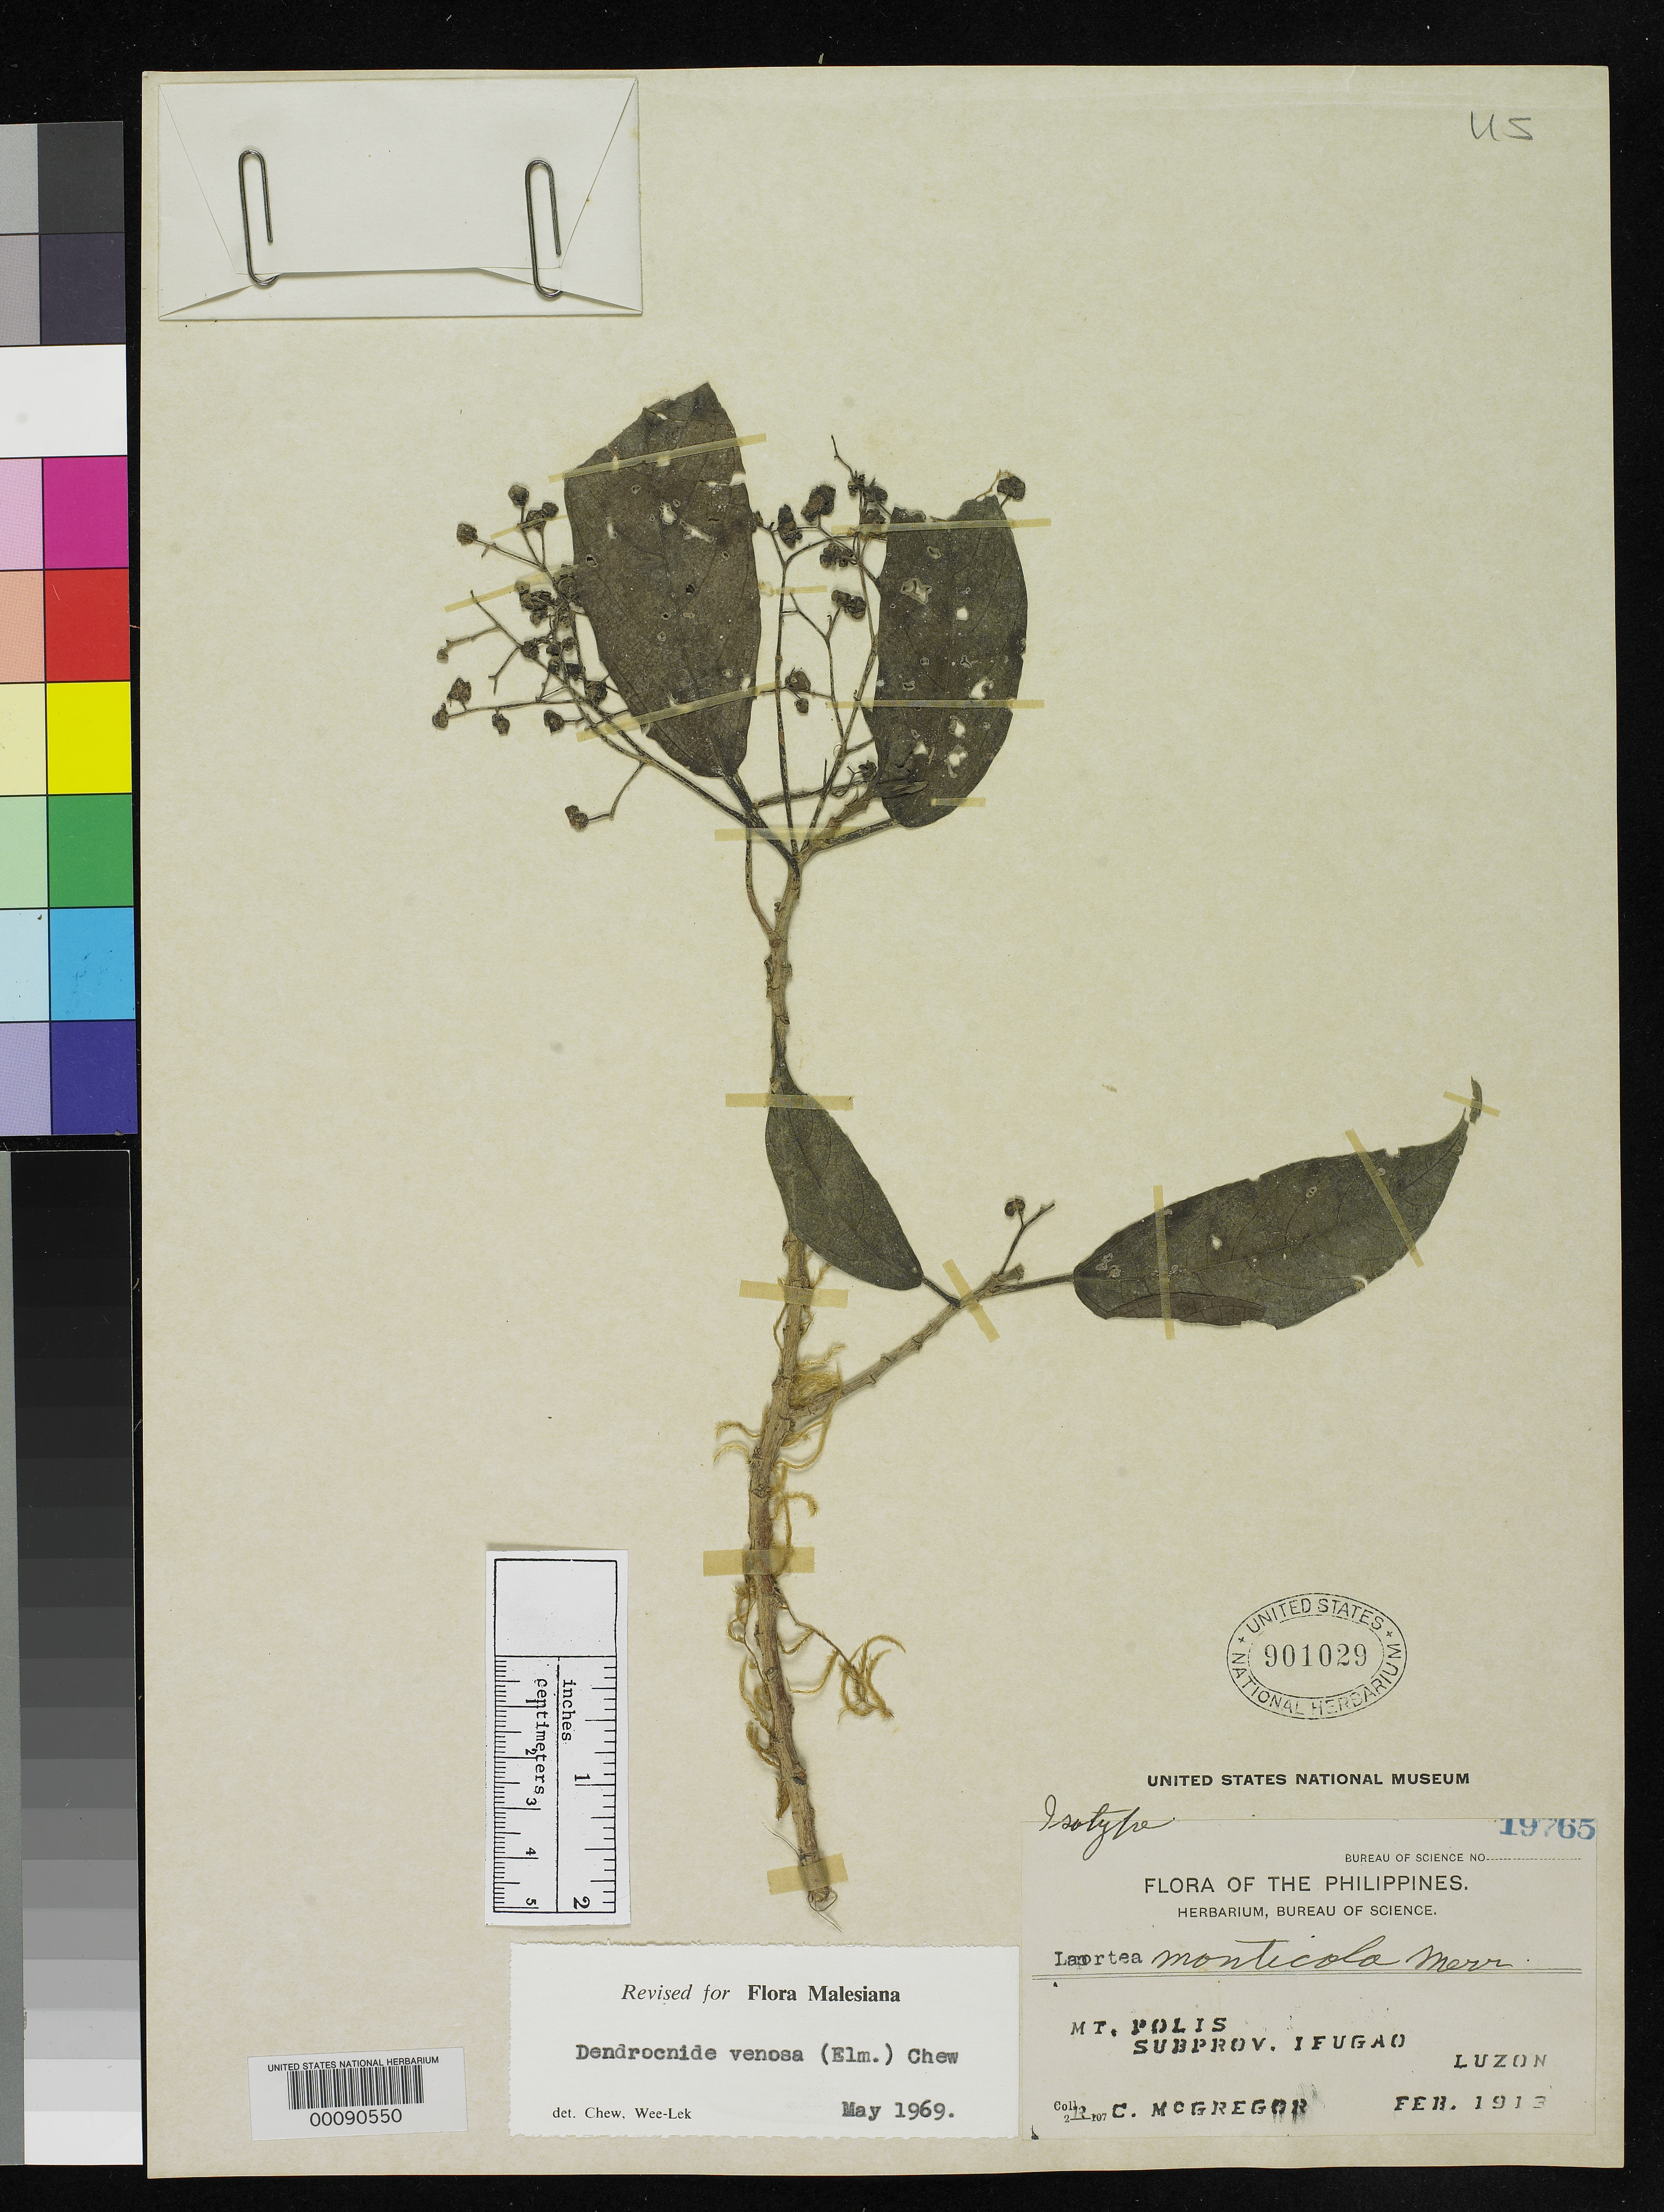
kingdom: Plantae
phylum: Tracheophyta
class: Magnoliopsida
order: Rosales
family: Urticaceae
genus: Laportea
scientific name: Laportea monticola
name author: Merr.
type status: Isotype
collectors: R. C. McGregor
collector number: Bur. Sci. 19765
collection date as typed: Feb 1913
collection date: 1913-02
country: Philippines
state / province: Cordillera (Administrative Region)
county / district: Ifugao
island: Luzon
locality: Mt. Polis.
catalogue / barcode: US 901029